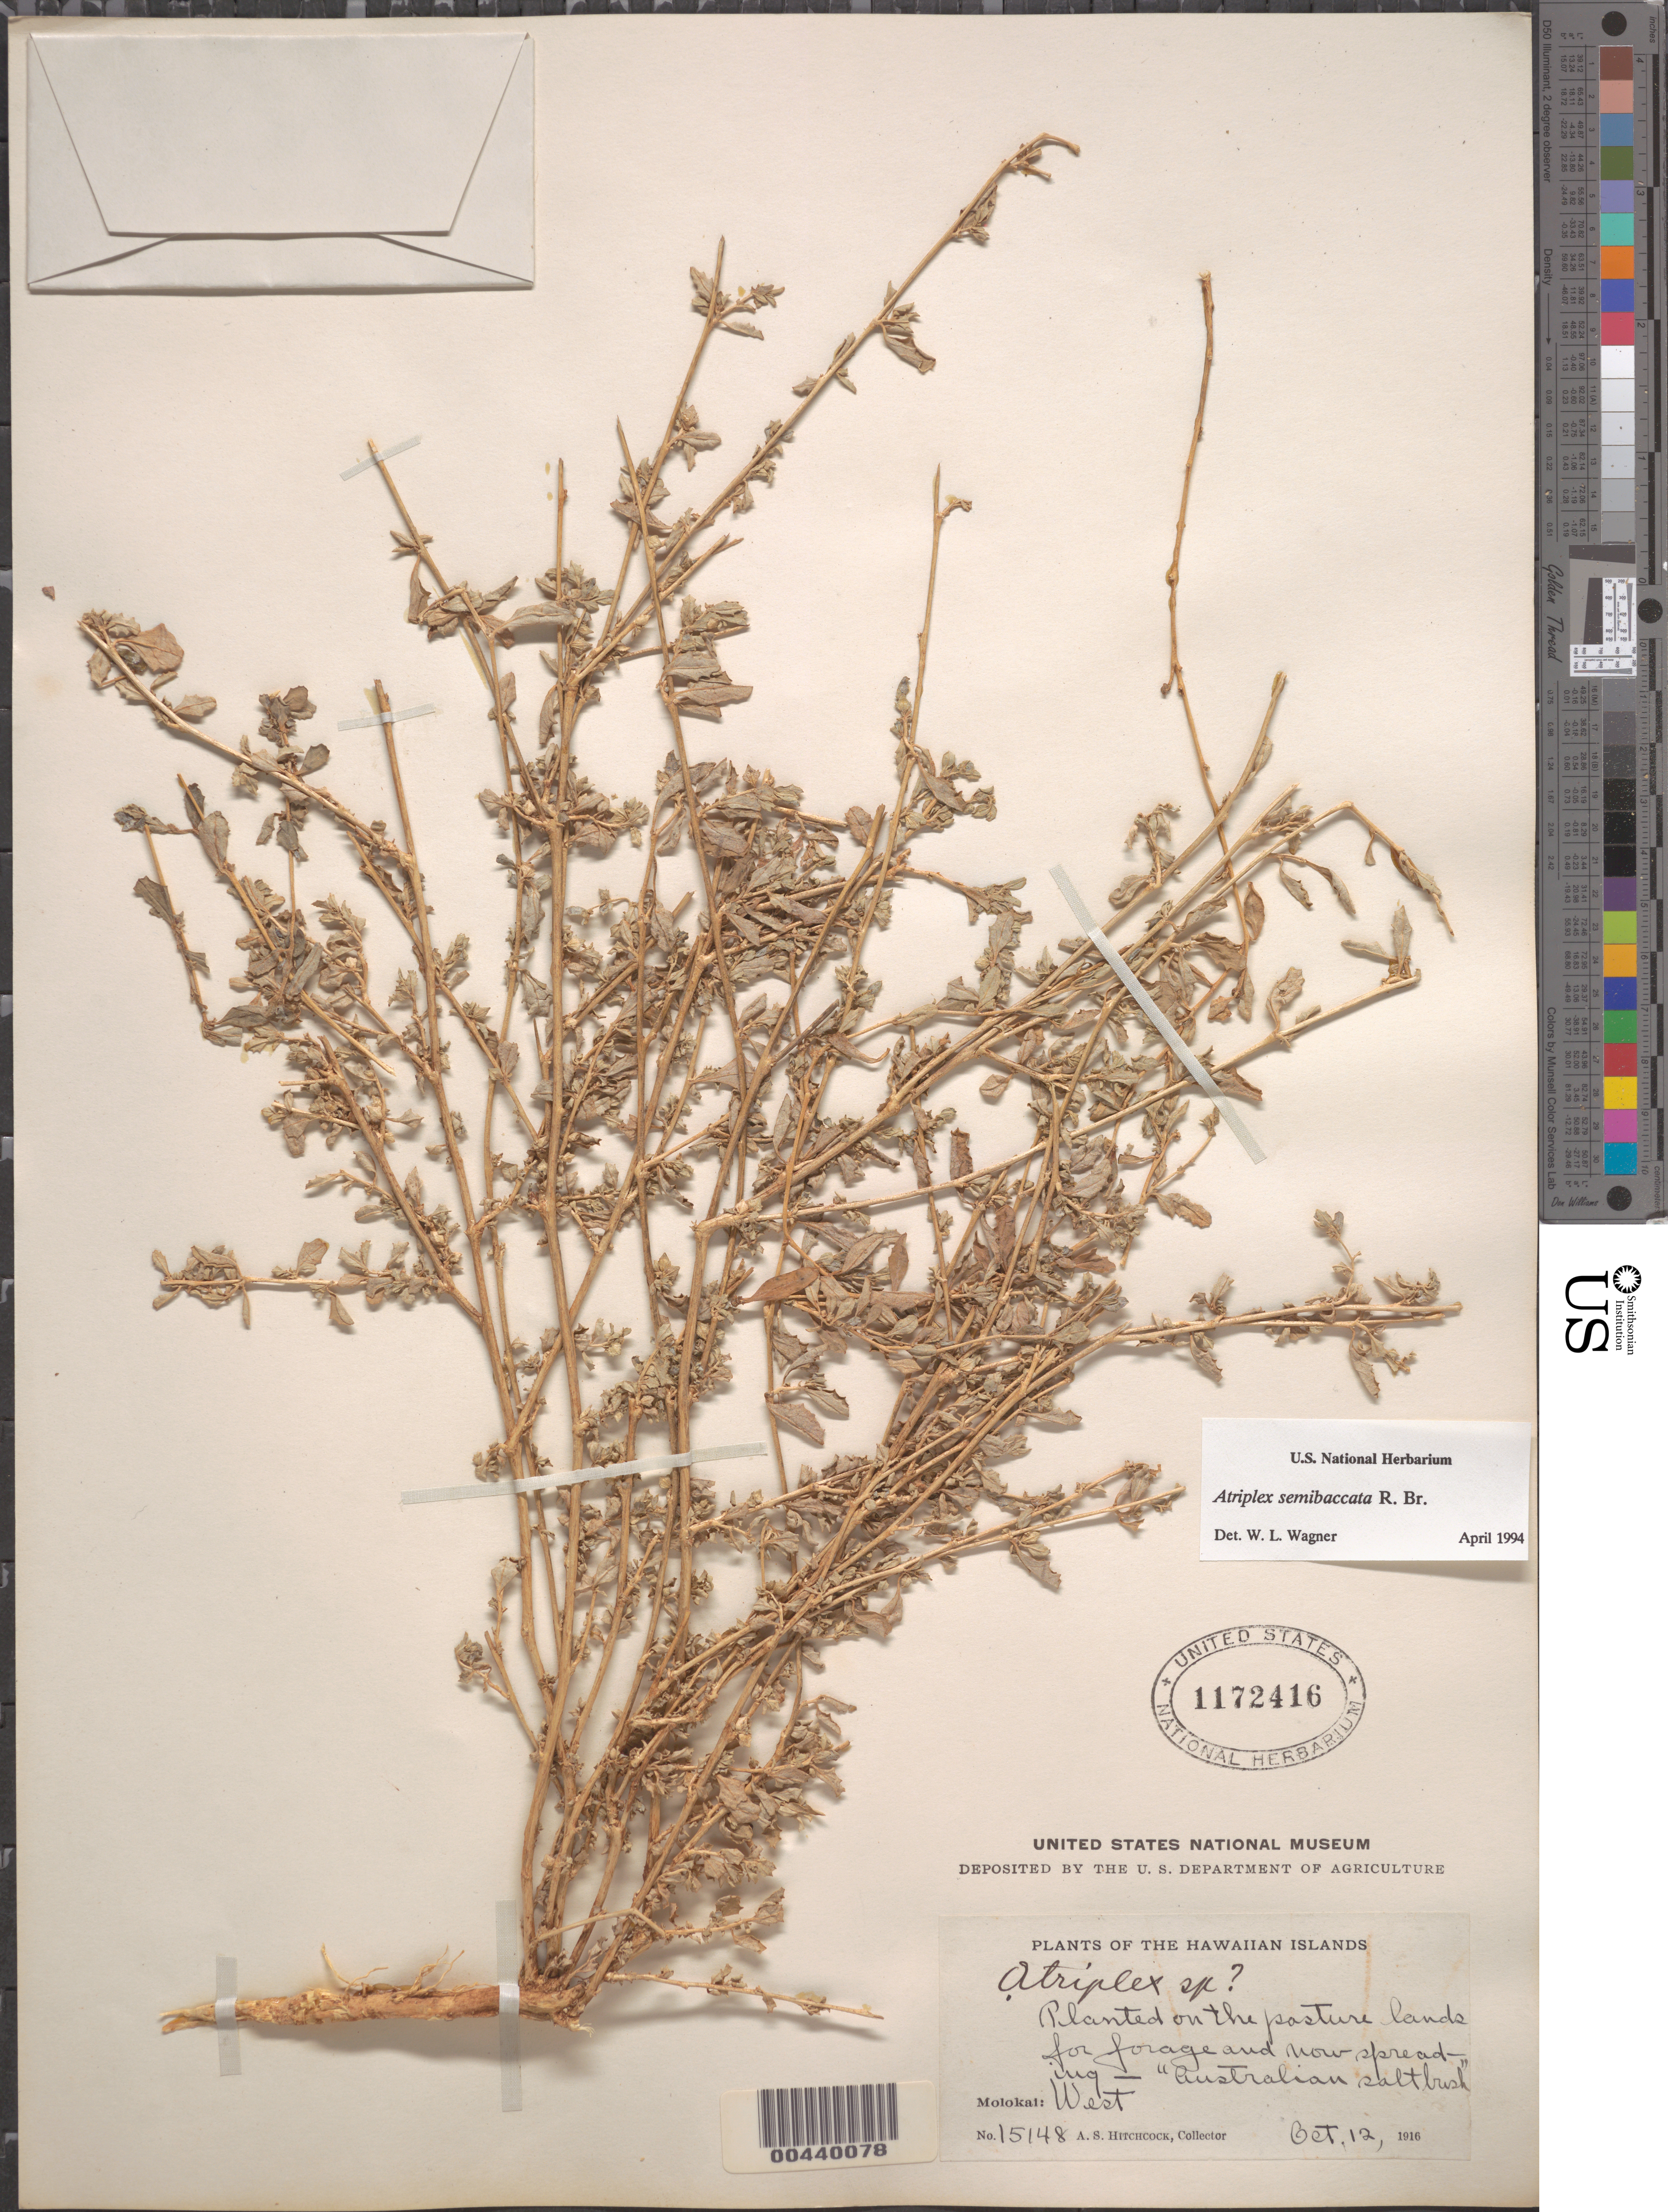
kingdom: Plantae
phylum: Tracheophyta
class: Magnoliopsida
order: Caryophyllales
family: Amaranthaceae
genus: Atriplex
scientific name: Atriplex semibaccata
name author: R. Br.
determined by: Wagner, W. L., (BOT), Smithsonian Institution - National Museum of Natural History (UNITED STATES)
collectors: A. S. Hitchcock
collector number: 15148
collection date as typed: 12 Oct 1916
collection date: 1916-10-12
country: United States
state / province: Hawaii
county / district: Maui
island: Moloka'i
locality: W Molokai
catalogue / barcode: US 1172416